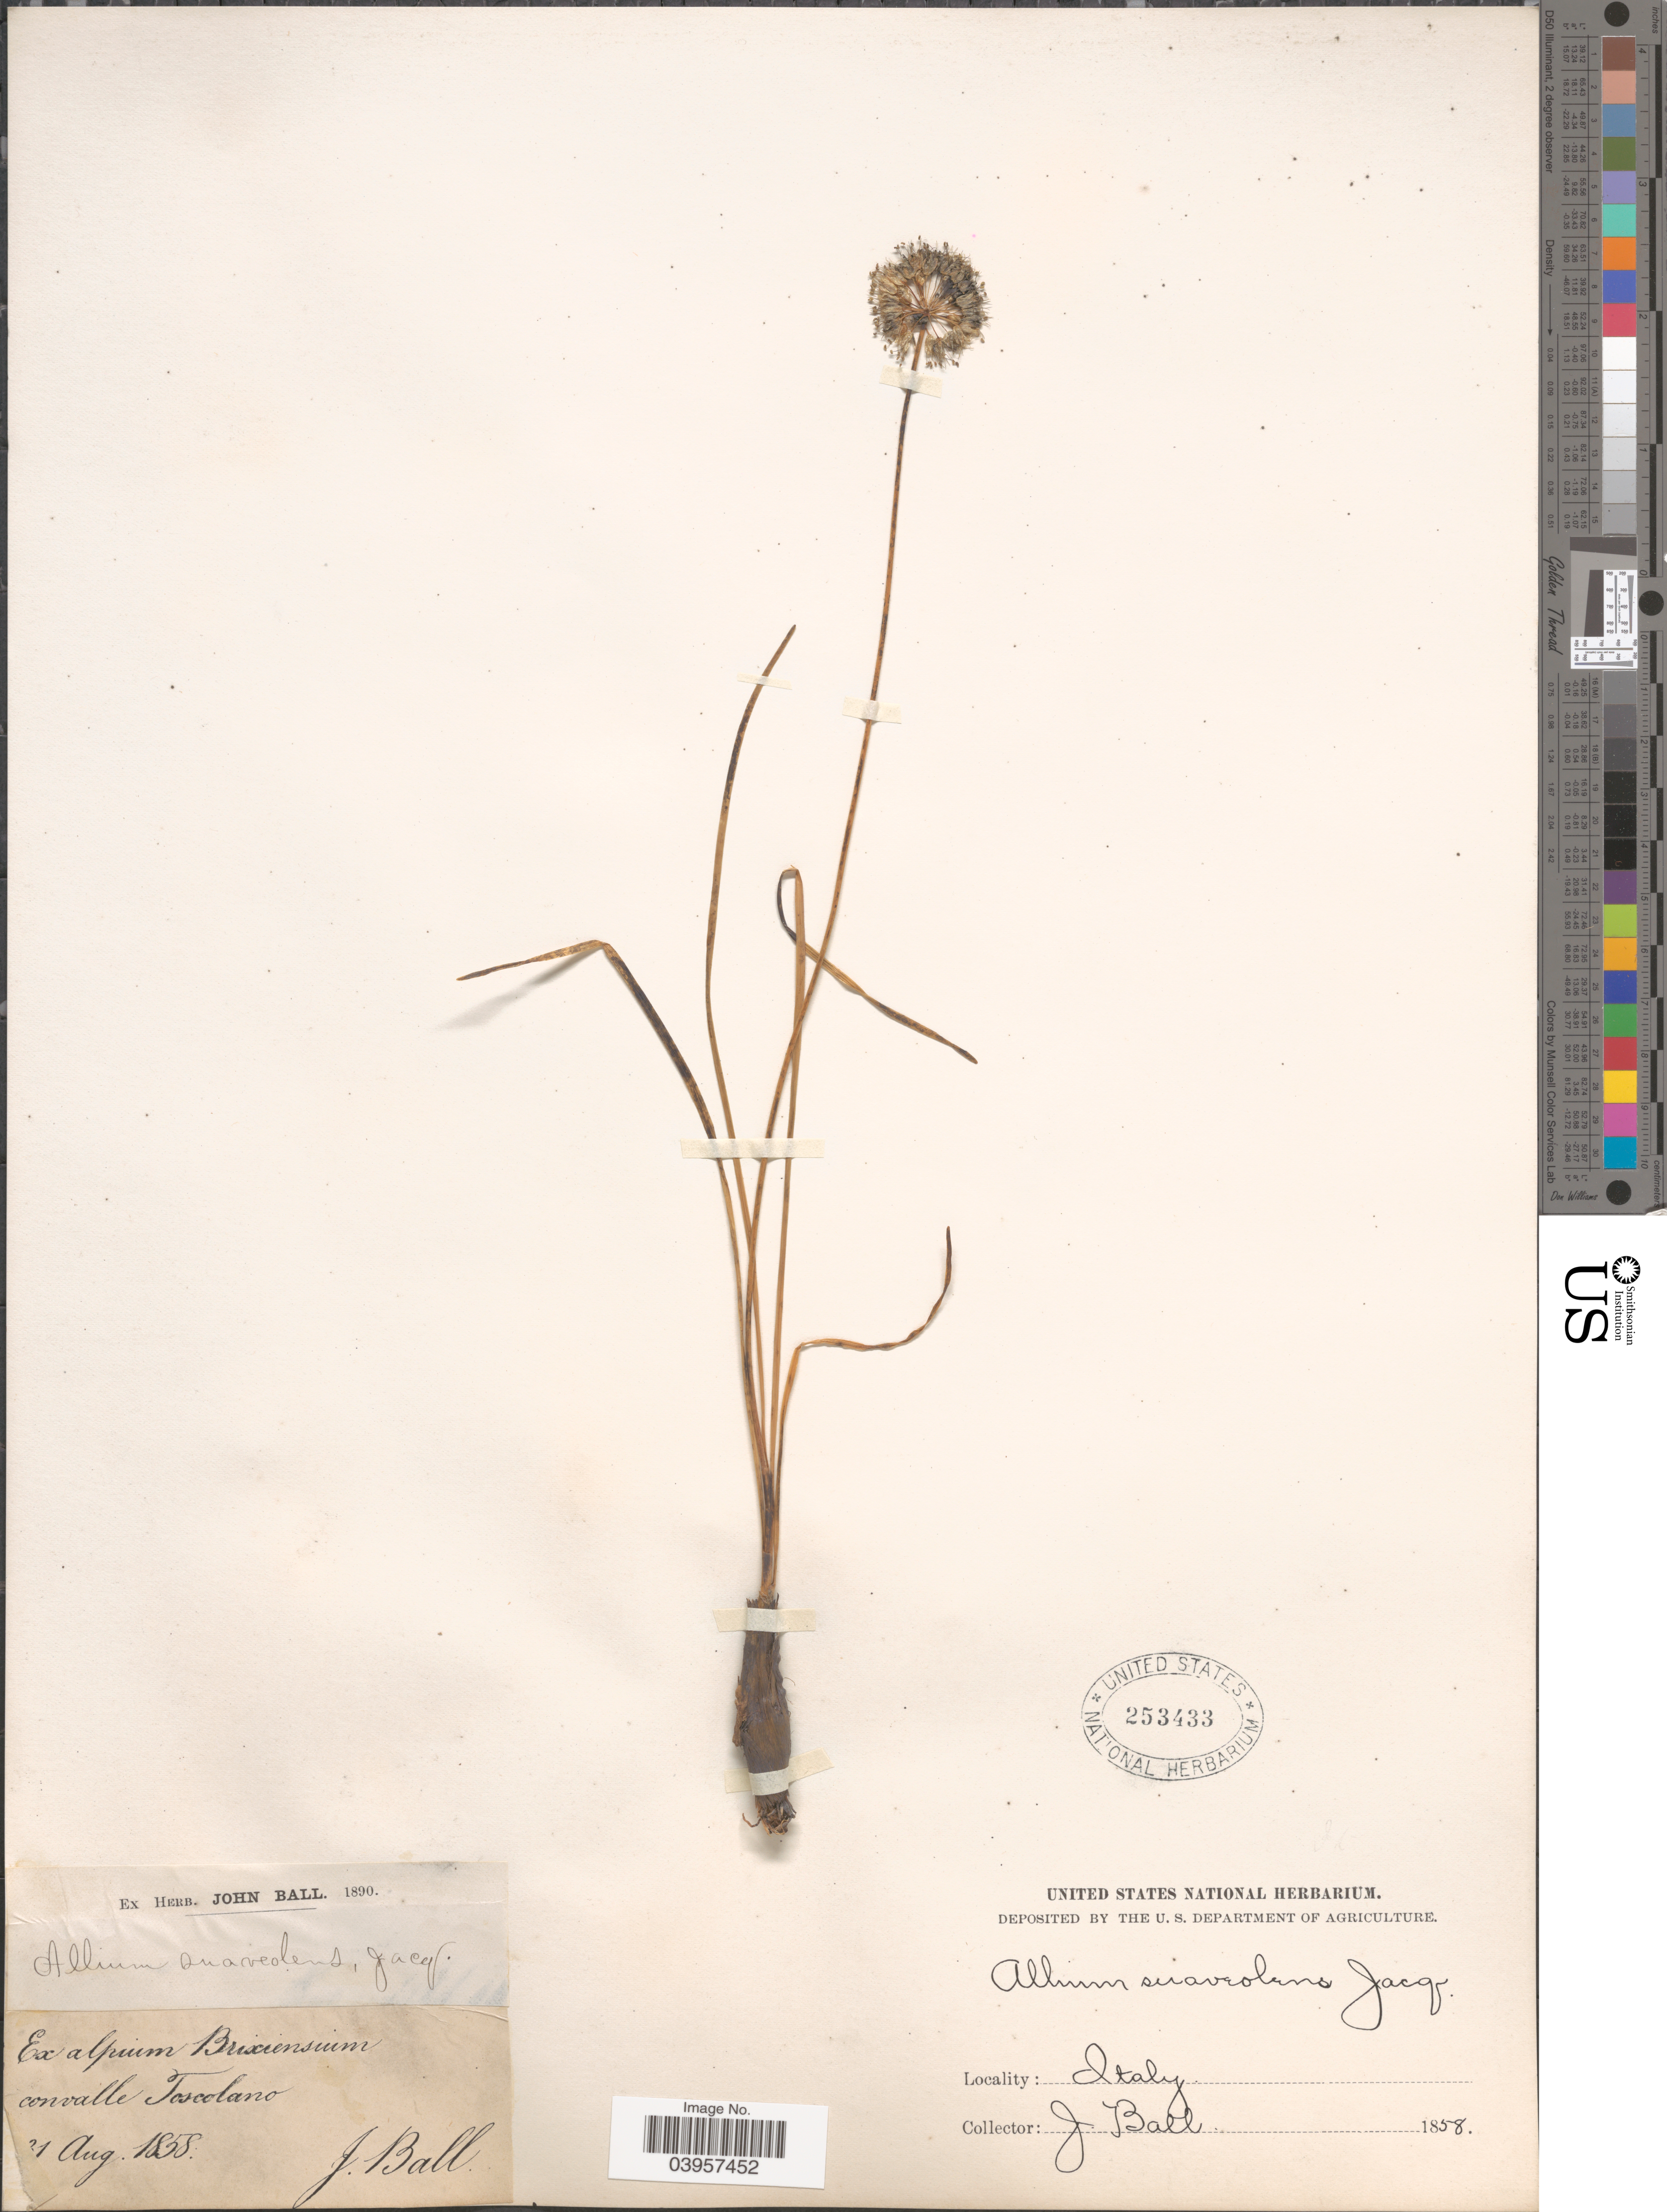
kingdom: Plantae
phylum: Tracheophyta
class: Liliopsida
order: Asparagales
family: Amaryllidaceae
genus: Allium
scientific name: Allium suaveolens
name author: Jacq.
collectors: J. Ball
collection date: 1858-08-31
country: Italy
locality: Ex alpium Brixiensium convalle Toscolano.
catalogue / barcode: US 253433